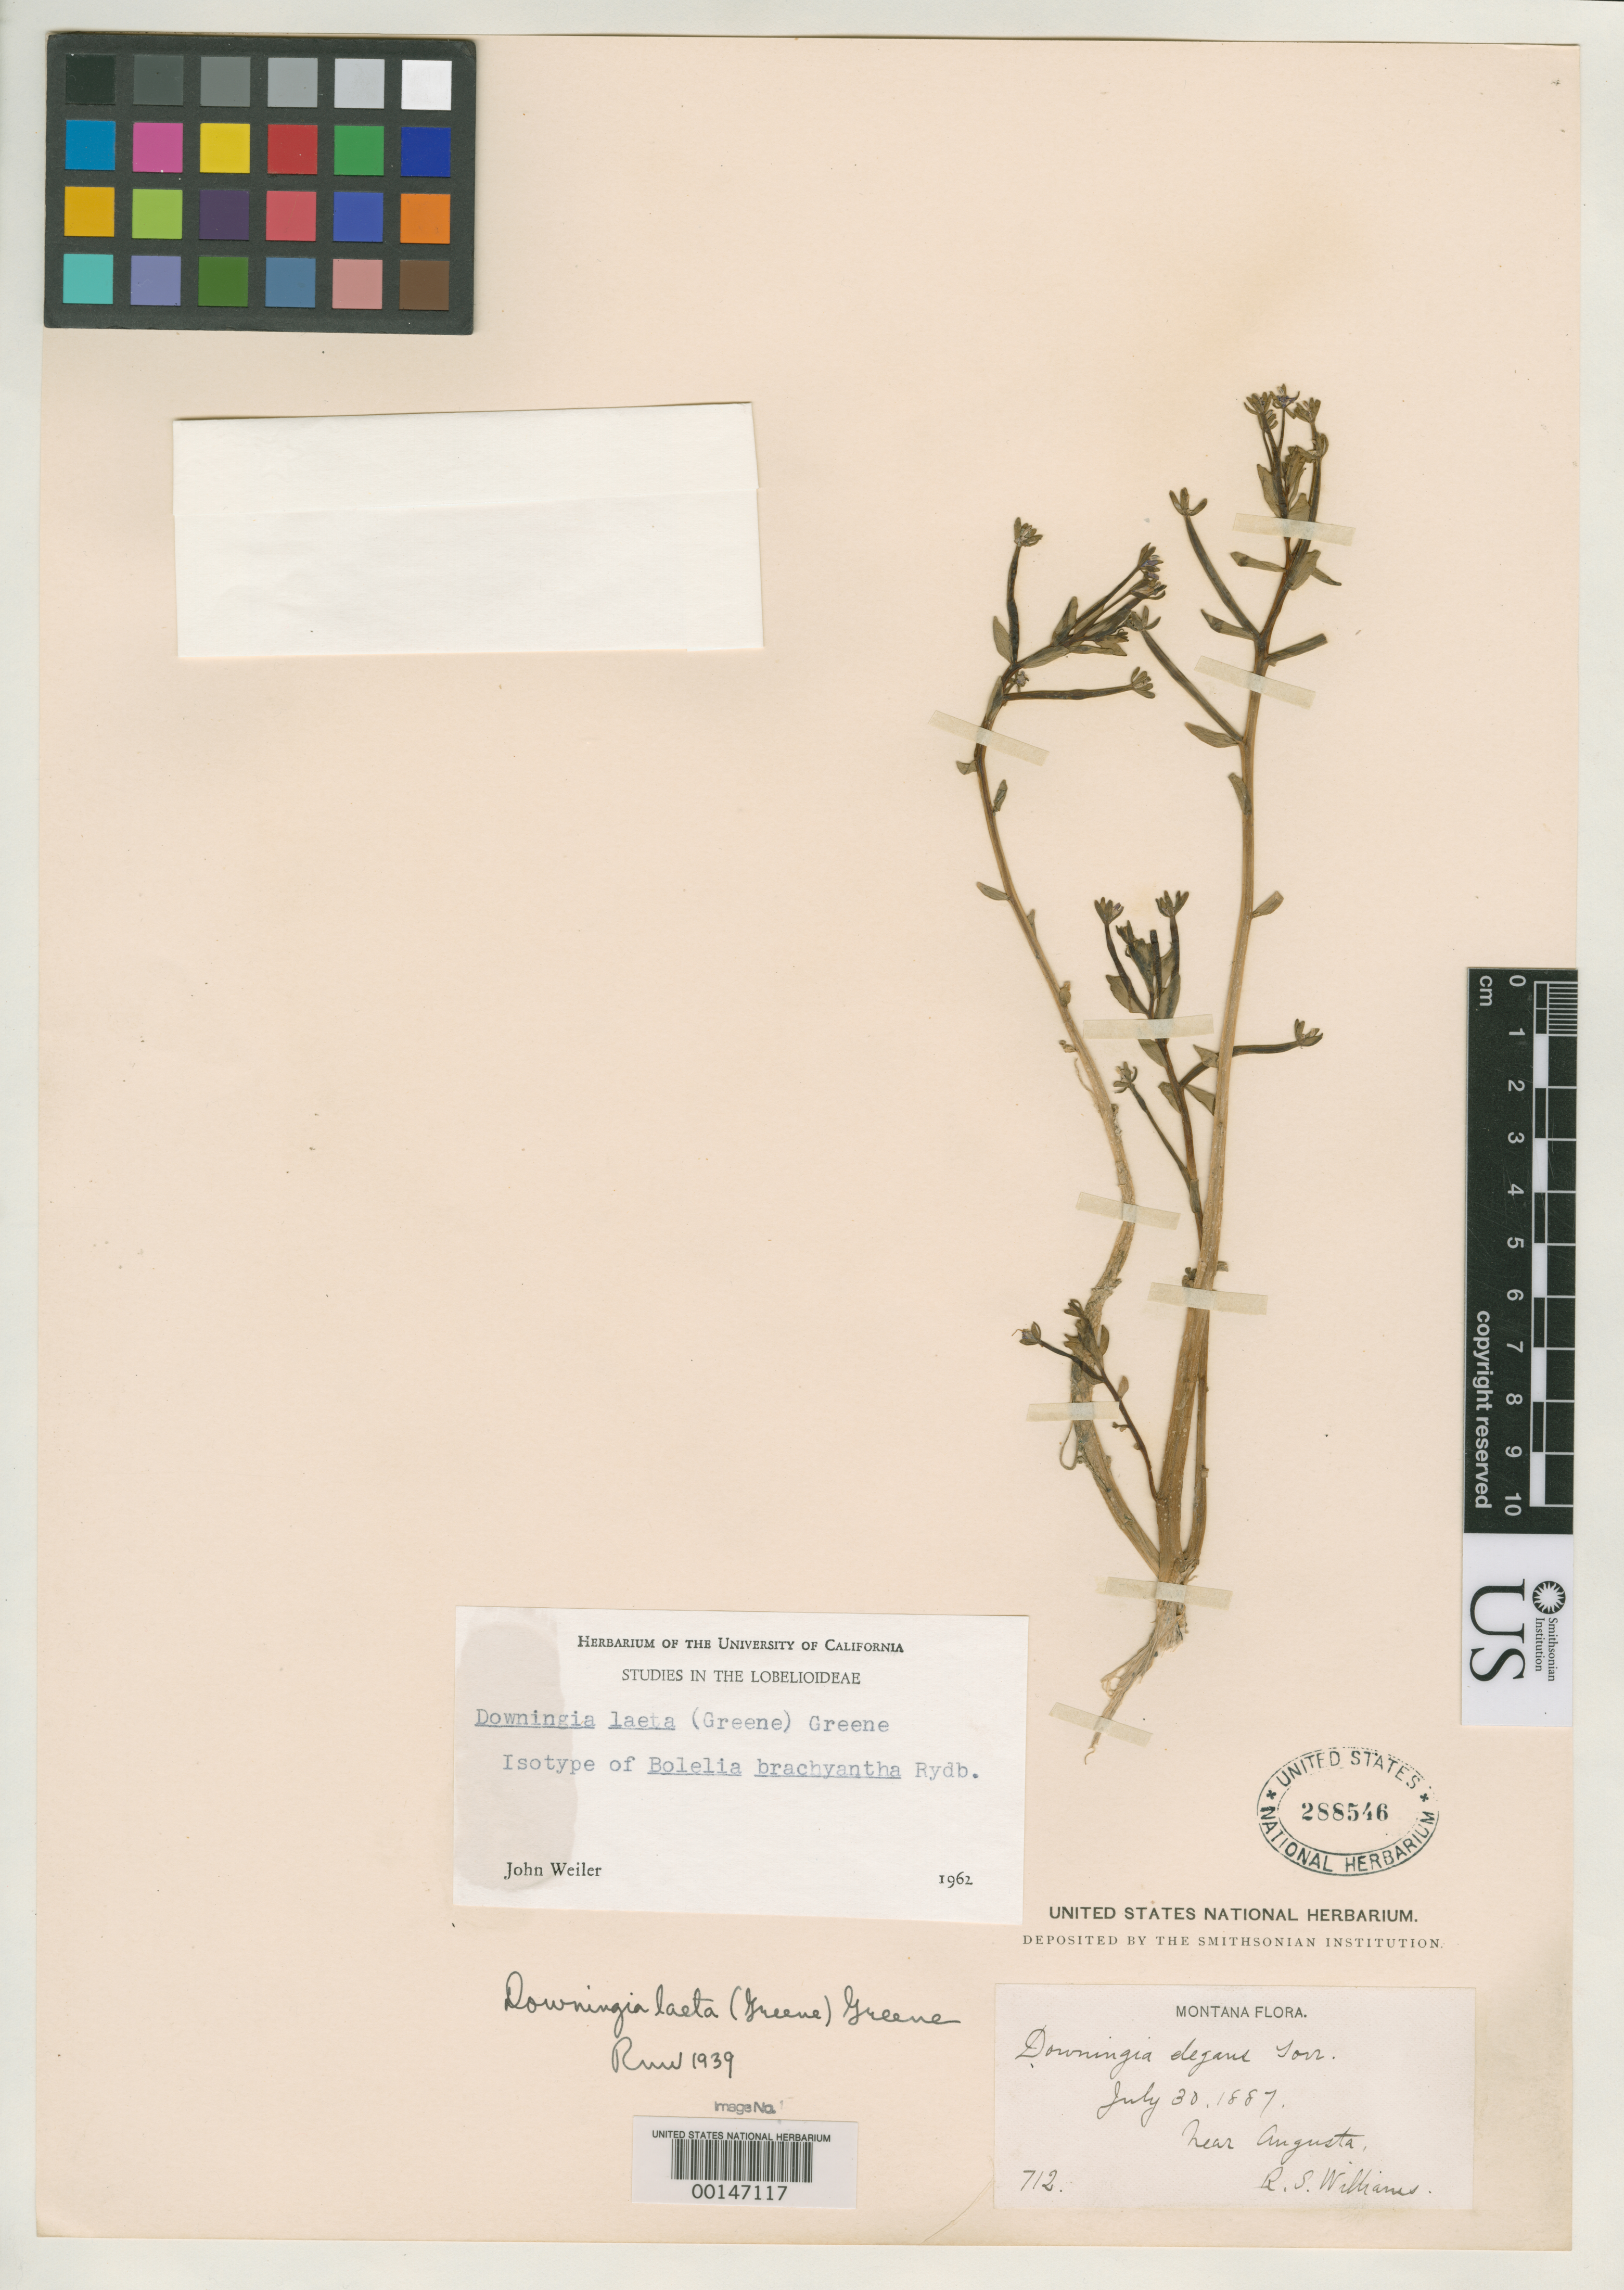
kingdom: Plantae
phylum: Tracheophyta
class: Magnoliopsida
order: Asterales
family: Campanulaceae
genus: Bolelia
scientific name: Bolelia brachyantha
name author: Rydb.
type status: Isotype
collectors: R. S. Williams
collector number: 712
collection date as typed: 30 Jul 1887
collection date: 1887-07-30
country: United States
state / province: Montana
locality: Near Augusta.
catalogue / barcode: US 288546